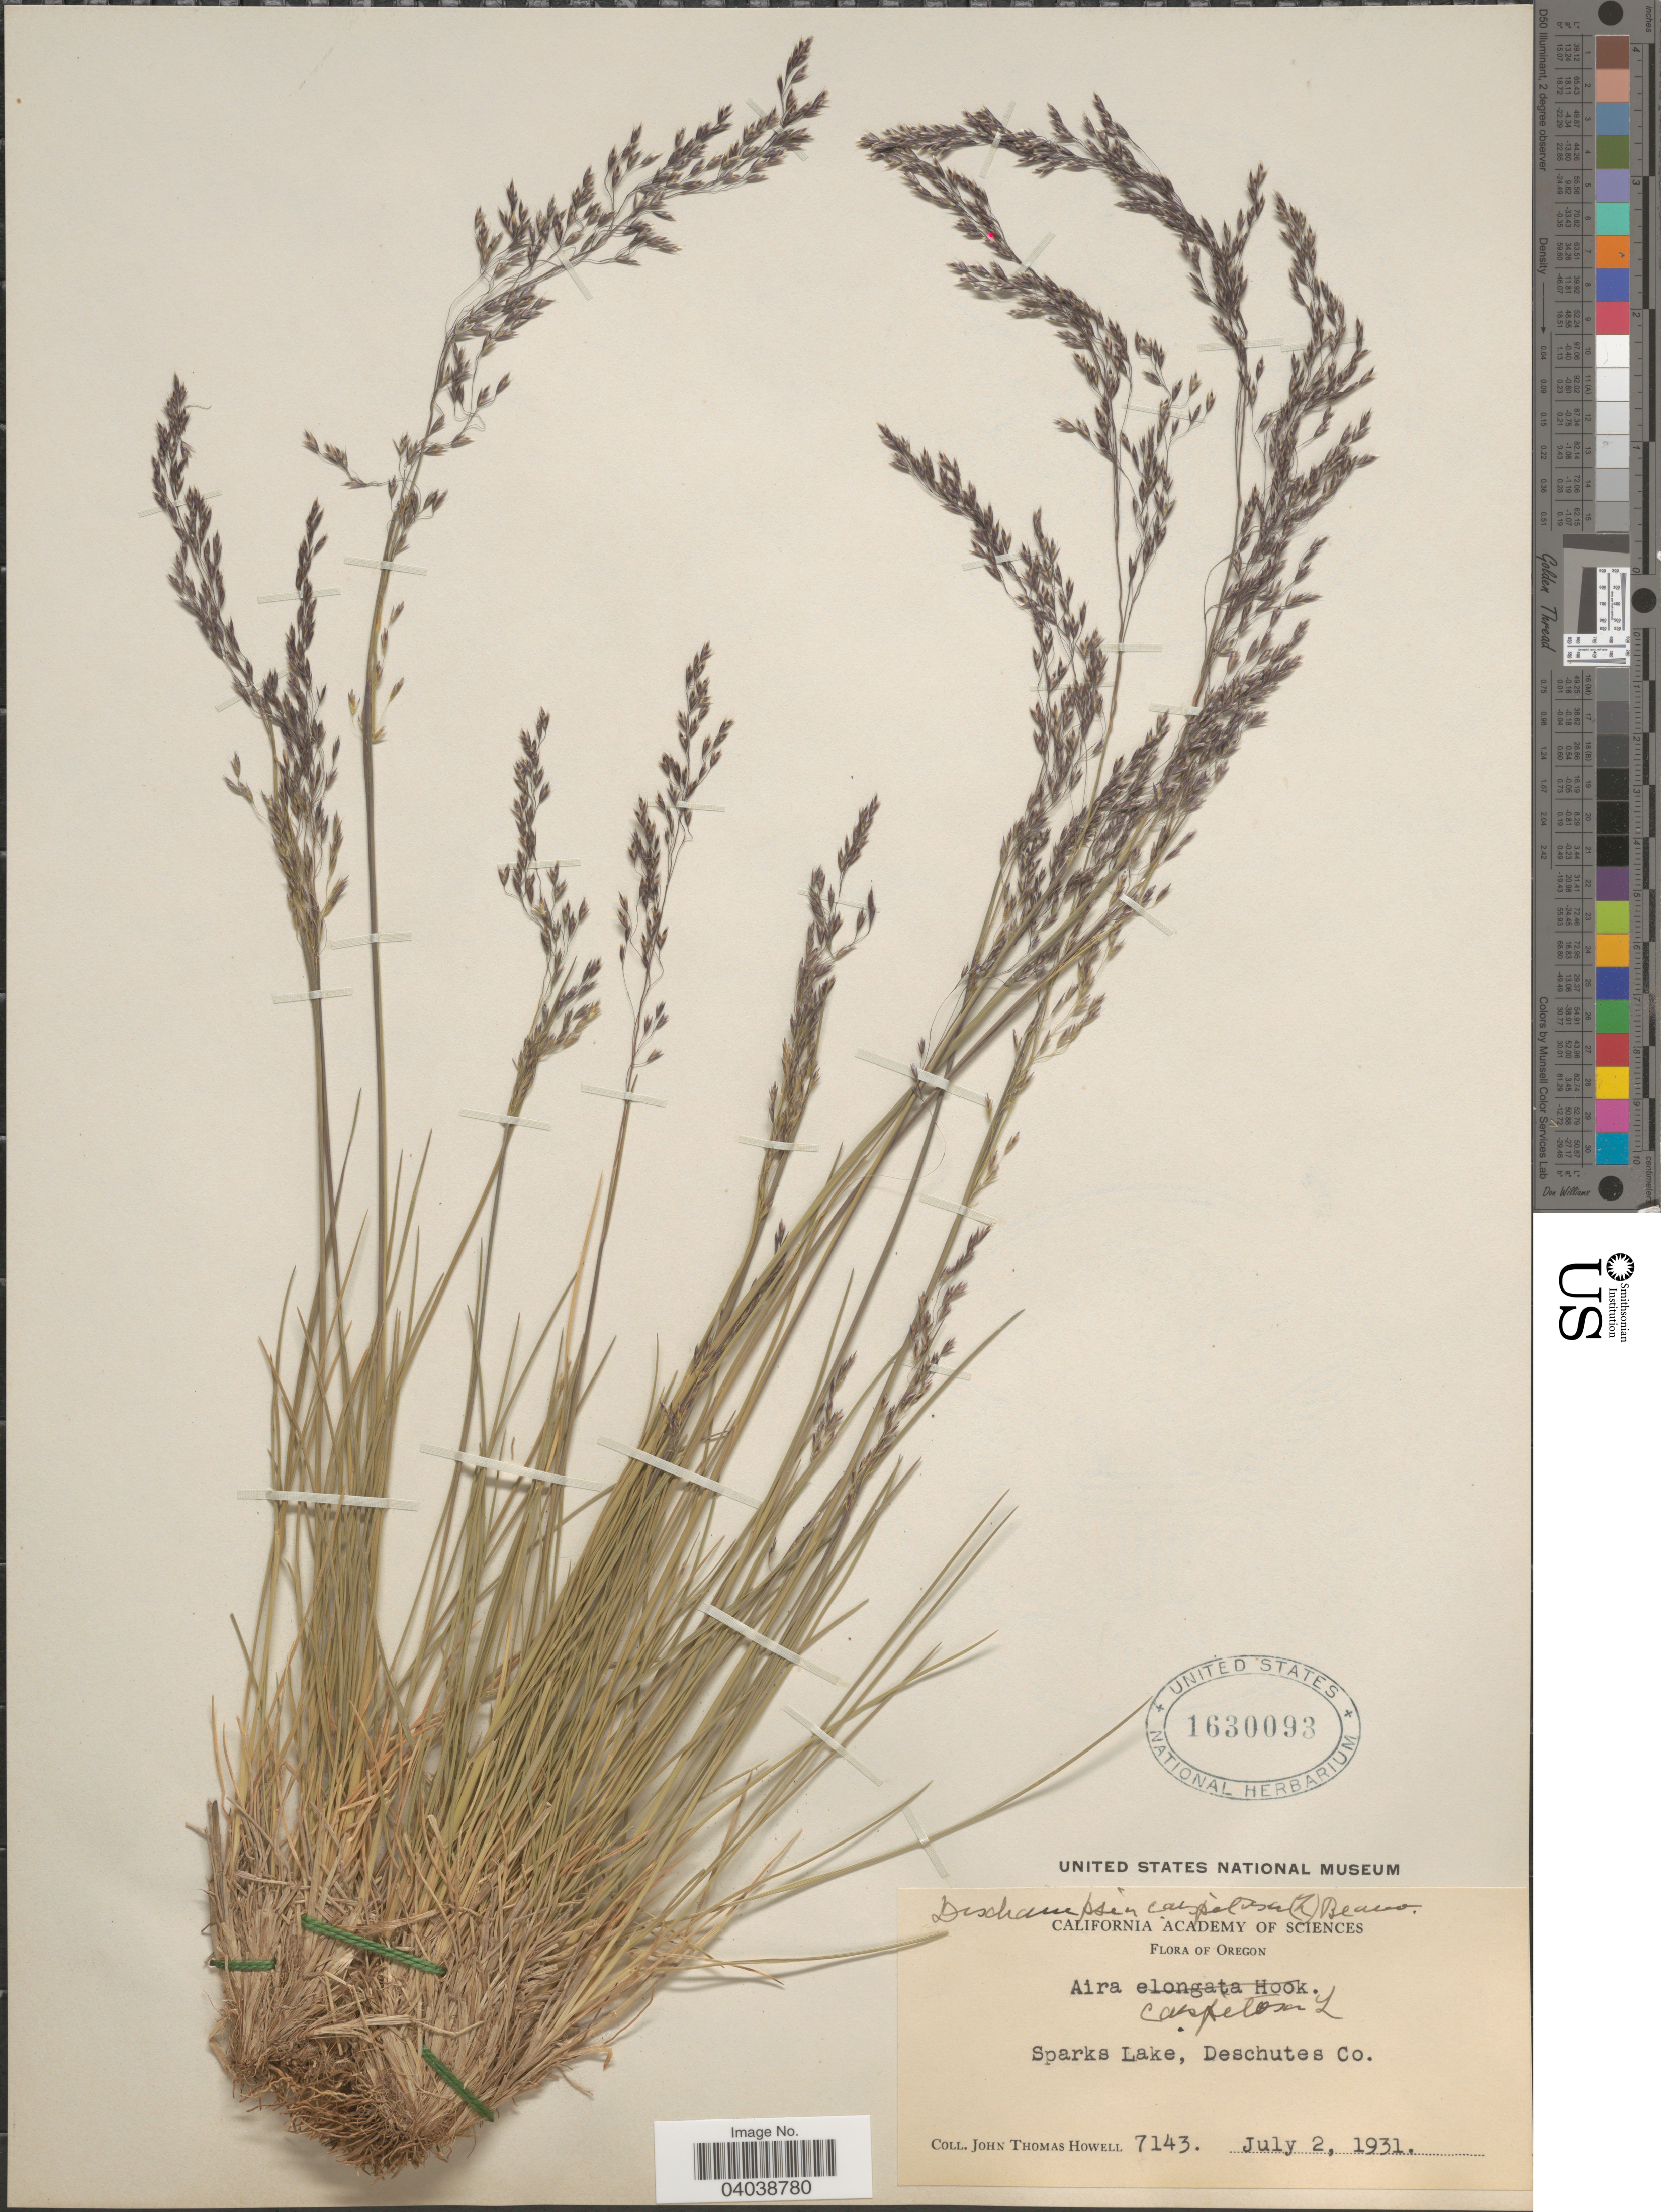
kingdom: Plantae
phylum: Tracheophyta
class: Liliopsida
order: Poales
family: Poaceae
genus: Deschampsia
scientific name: Deschampsia cespitosa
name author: (L.) P. Beauv.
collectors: J. T. Howell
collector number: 7143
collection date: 1931-07-02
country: United States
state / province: Oregon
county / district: Deschutes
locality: Sparks Lake, Deschutes Co.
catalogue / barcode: US 1630093